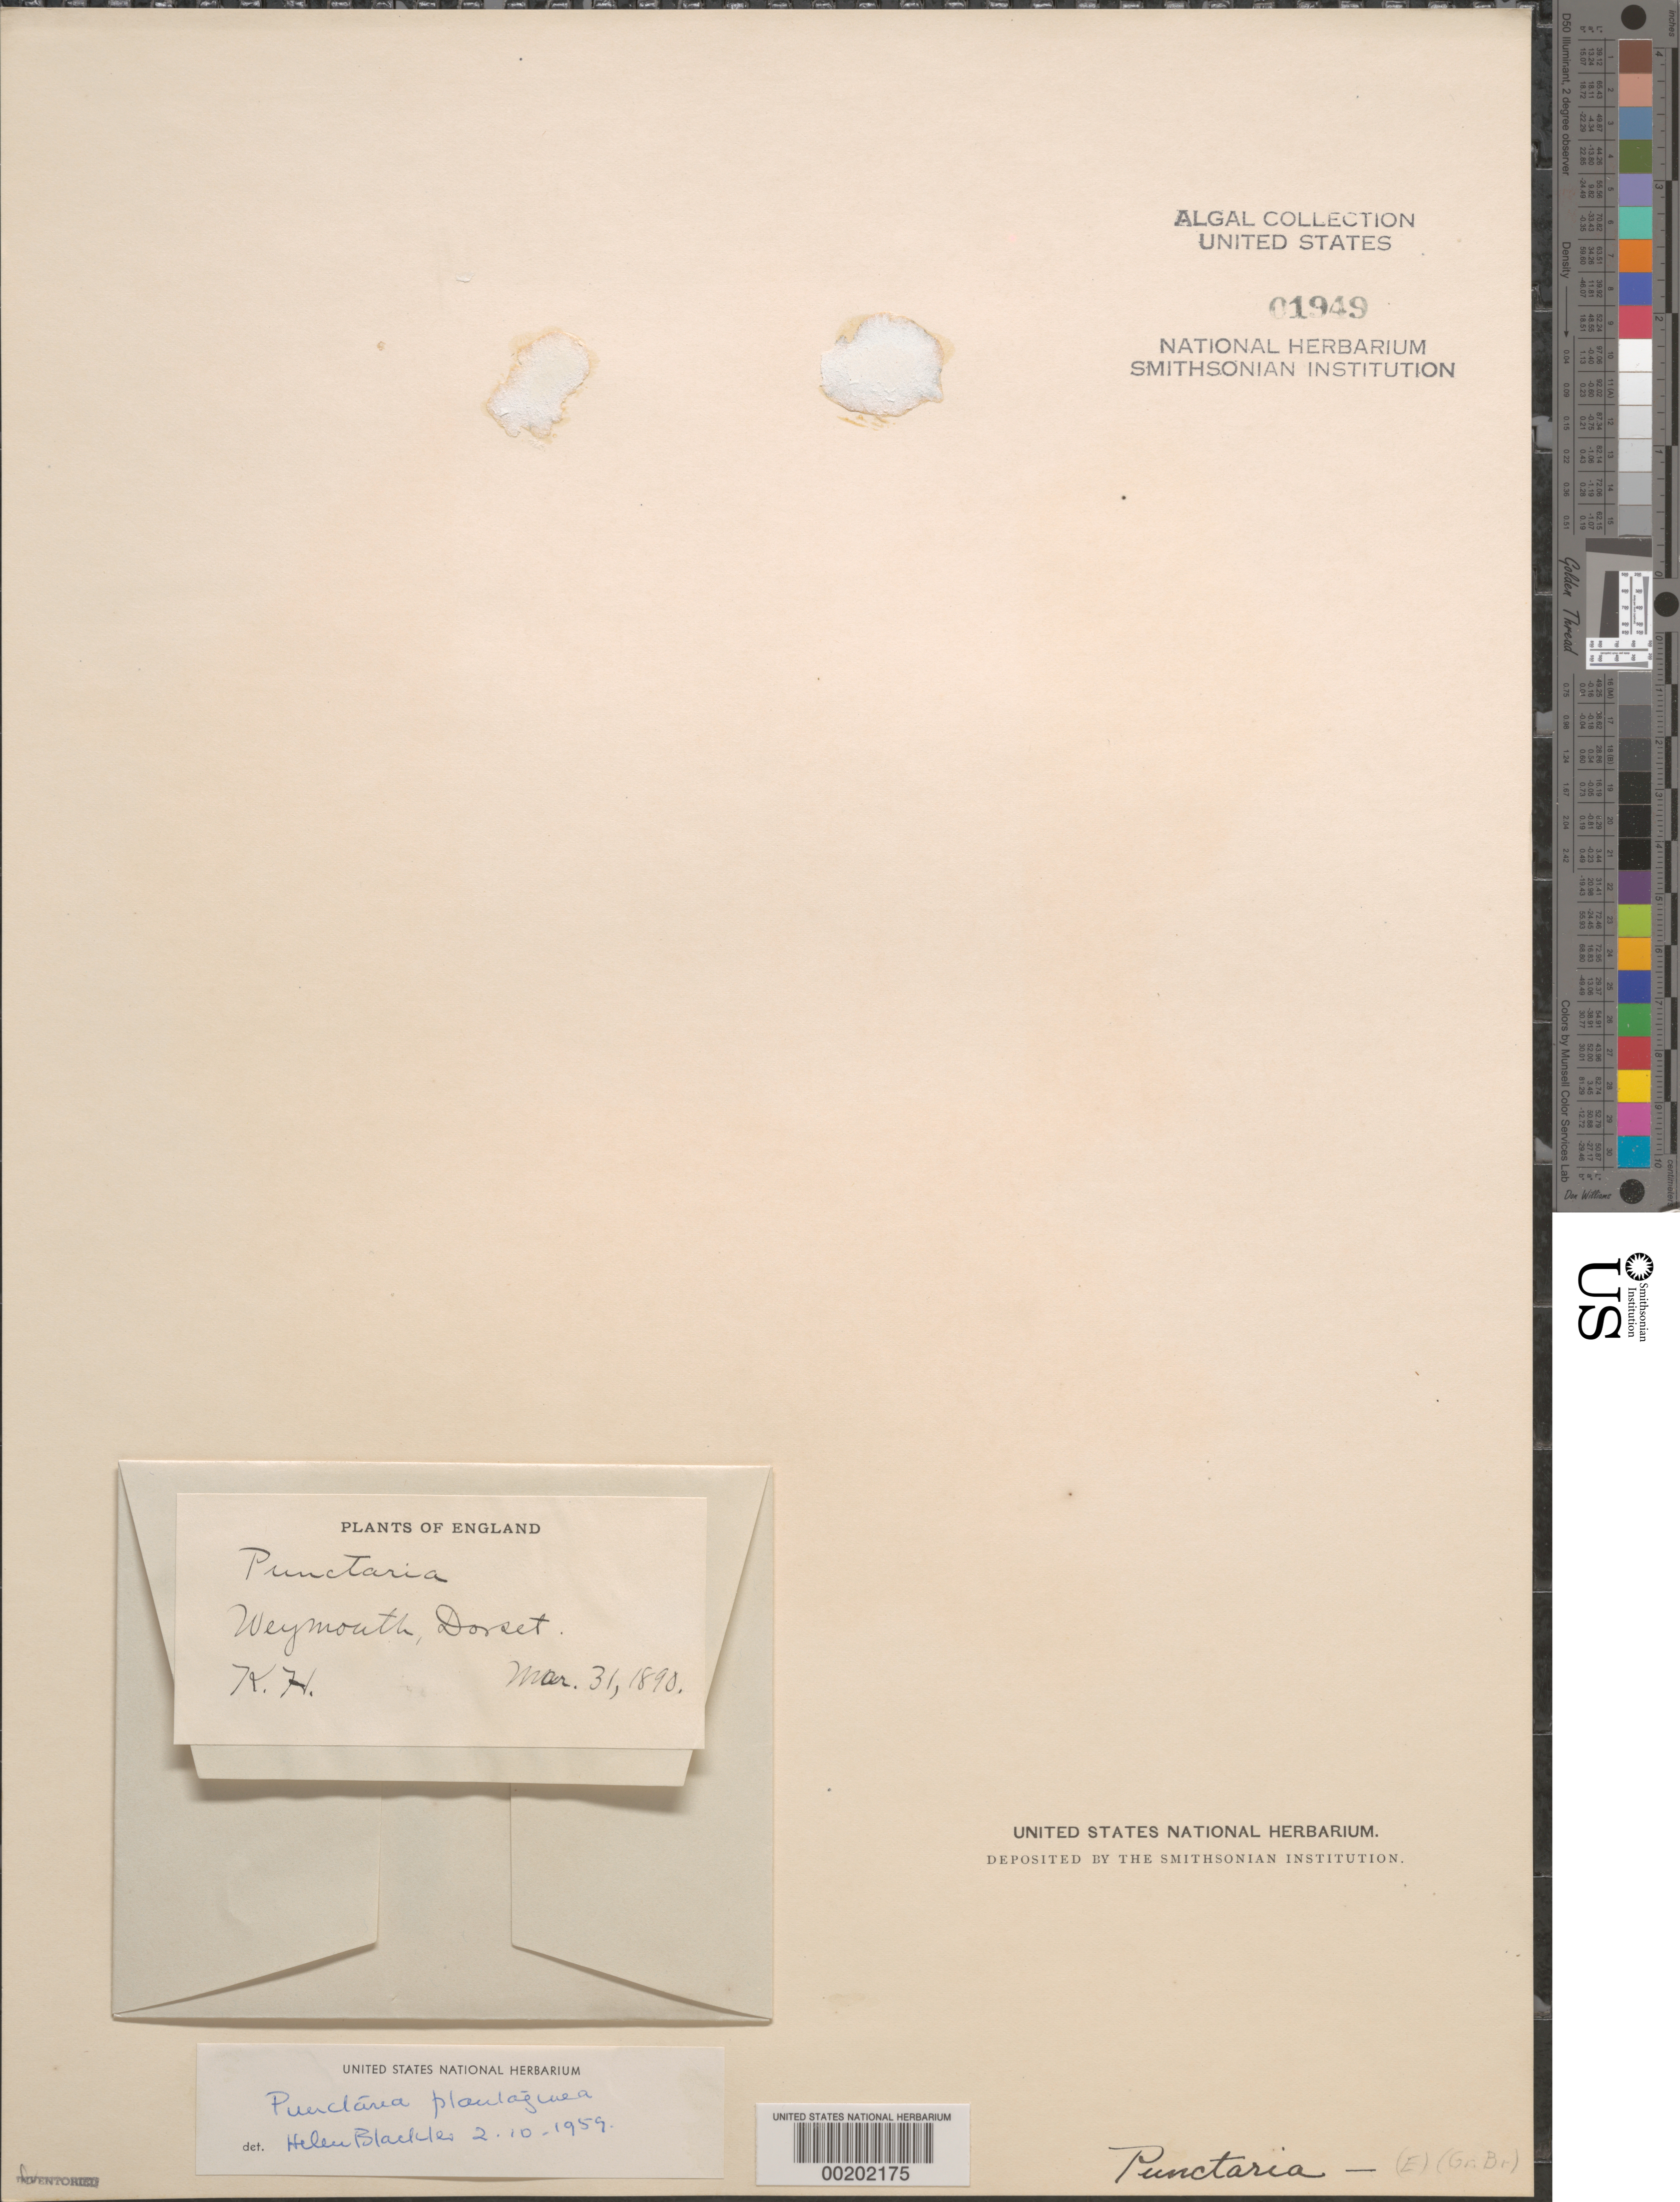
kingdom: Chromista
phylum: Ochrophyta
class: Phaeophyceae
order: Dictyosiphonales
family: Punctariaceae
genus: Punctaria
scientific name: Punctaria plantaginea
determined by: Blackler, H.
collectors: K. H.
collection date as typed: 31 Mar 1890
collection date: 1890-03-31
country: United Kingdom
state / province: England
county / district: Dorset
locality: Weymouth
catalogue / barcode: US 1949